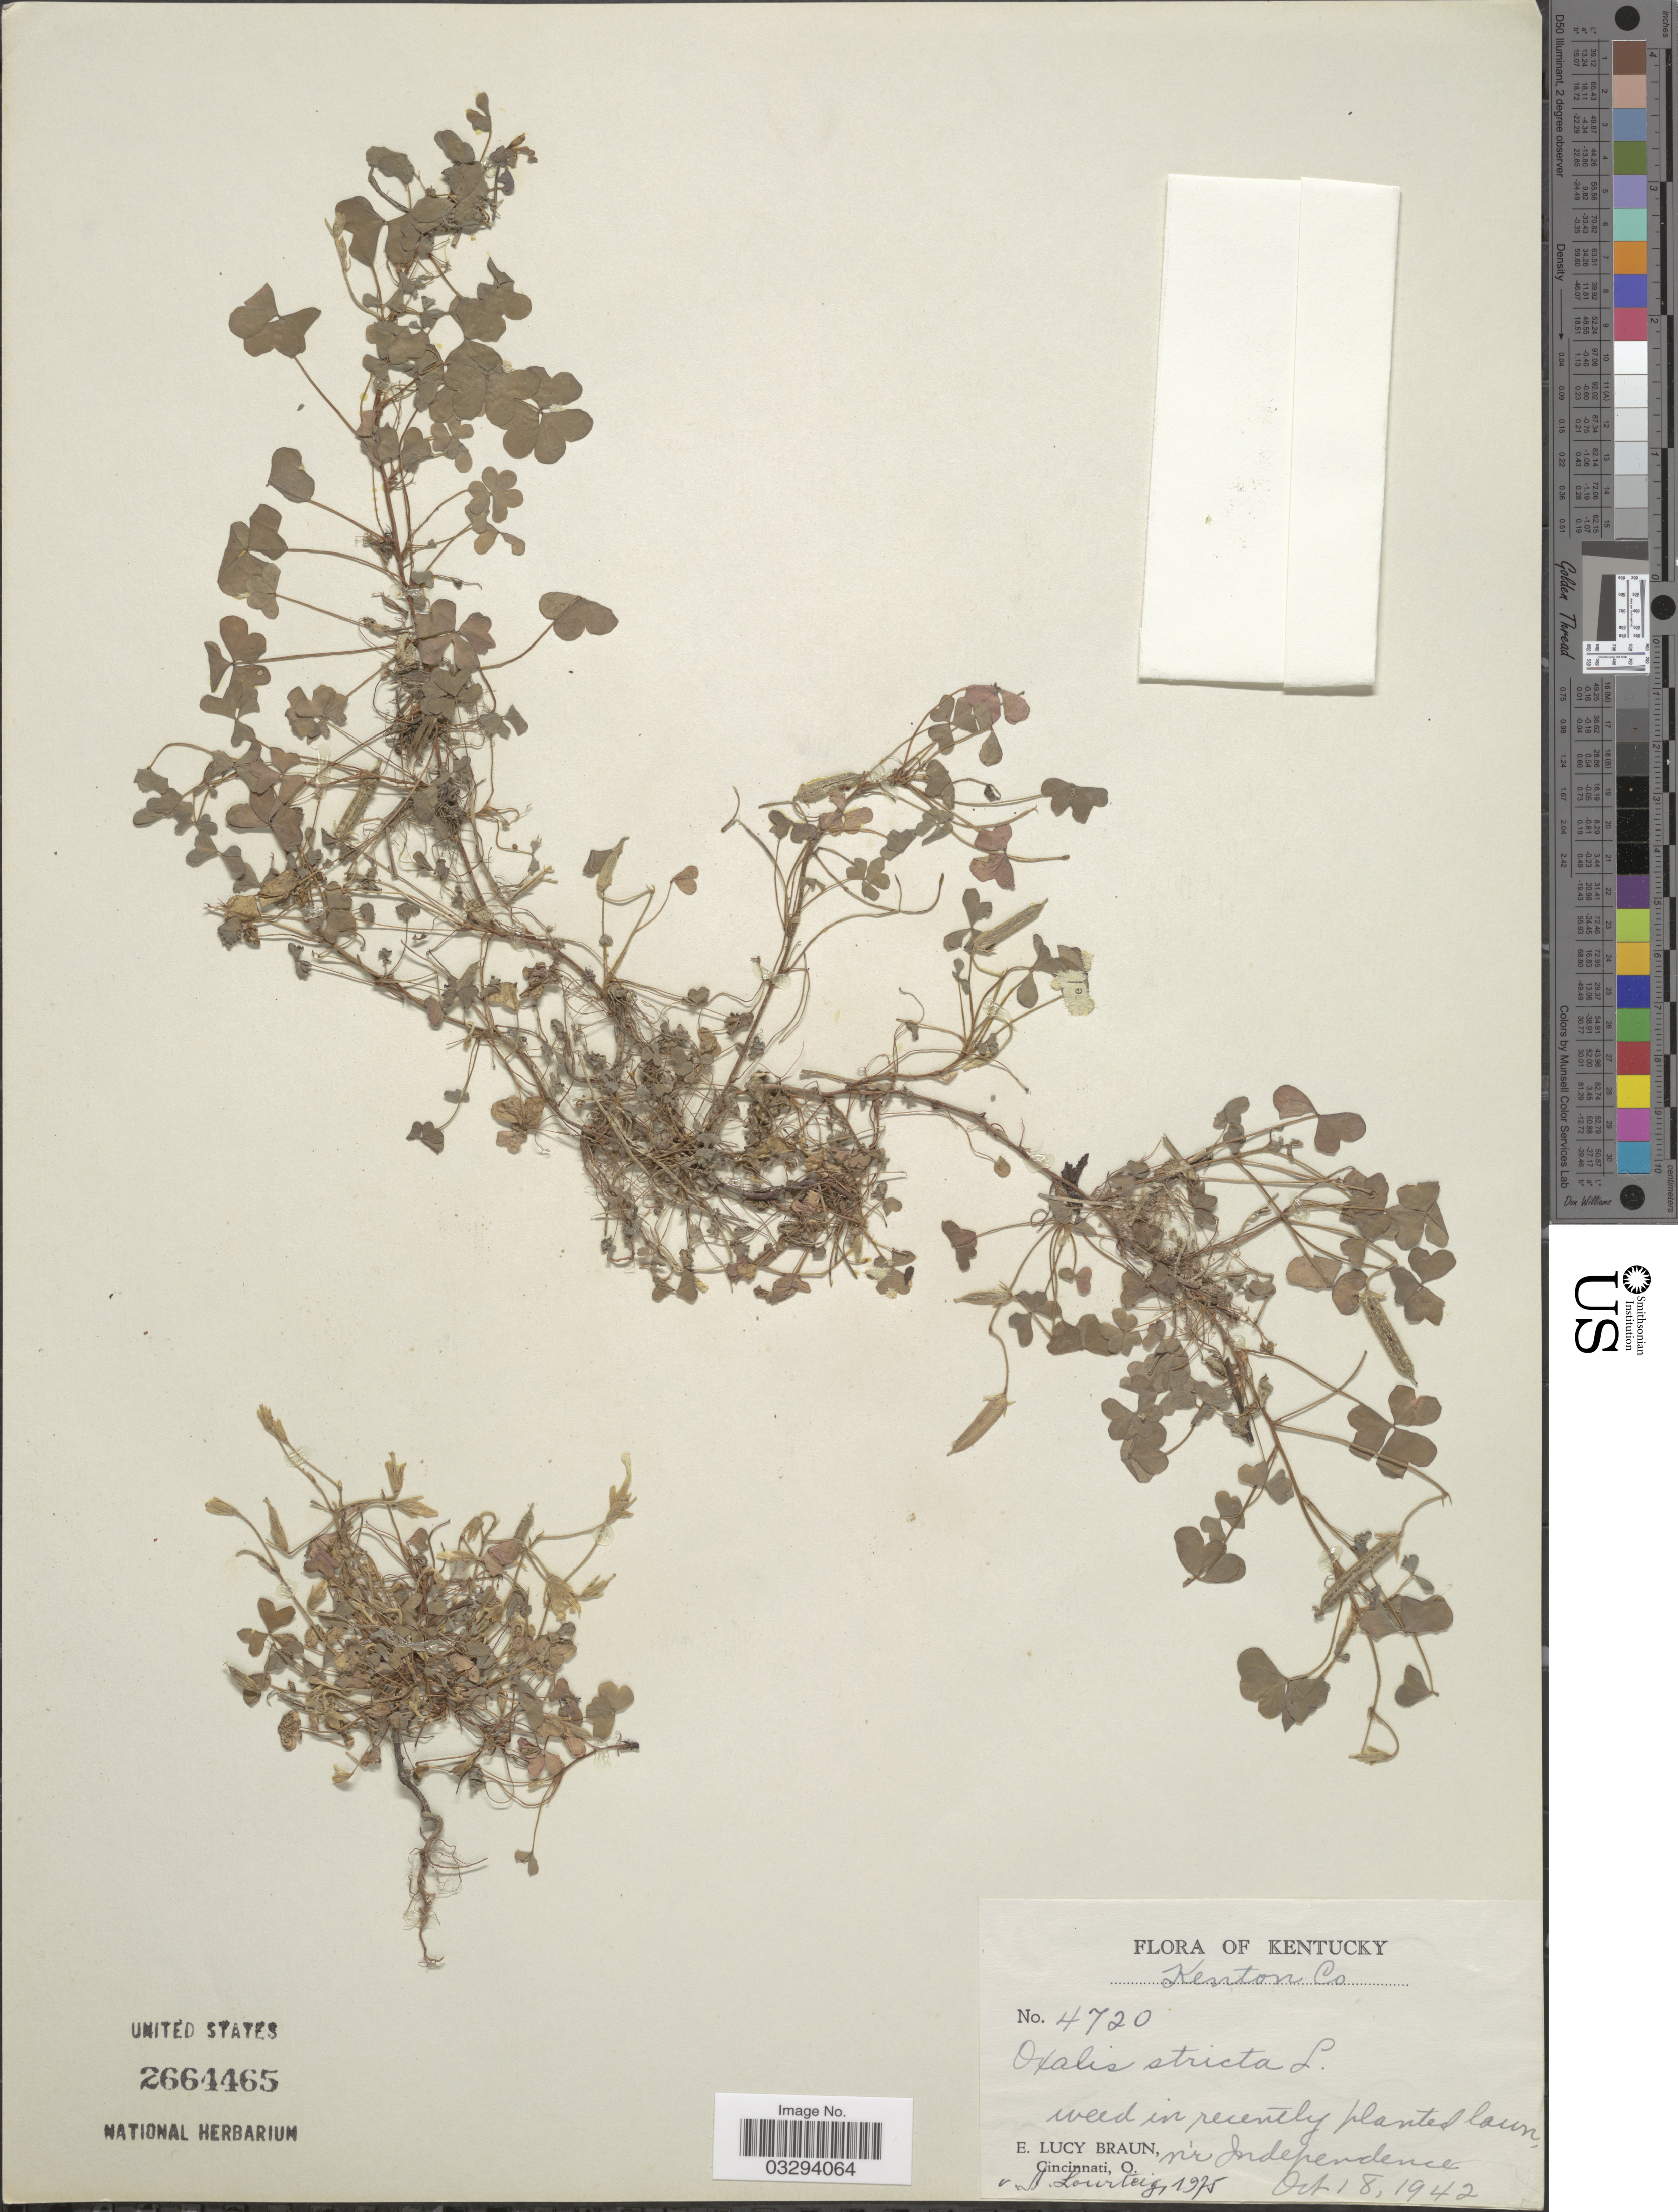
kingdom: Plantae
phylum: Tracheophyta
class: Magnoliopsida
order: Oxalidales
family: Oxalidaceae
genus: Oxalis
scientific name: Oxalis stricta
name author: L.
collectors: E. L. Braun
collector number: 4720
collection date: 1942-10-18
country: United States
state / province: Kentucky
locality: Kenton Co, nr Independence.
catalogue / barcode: US 2664465